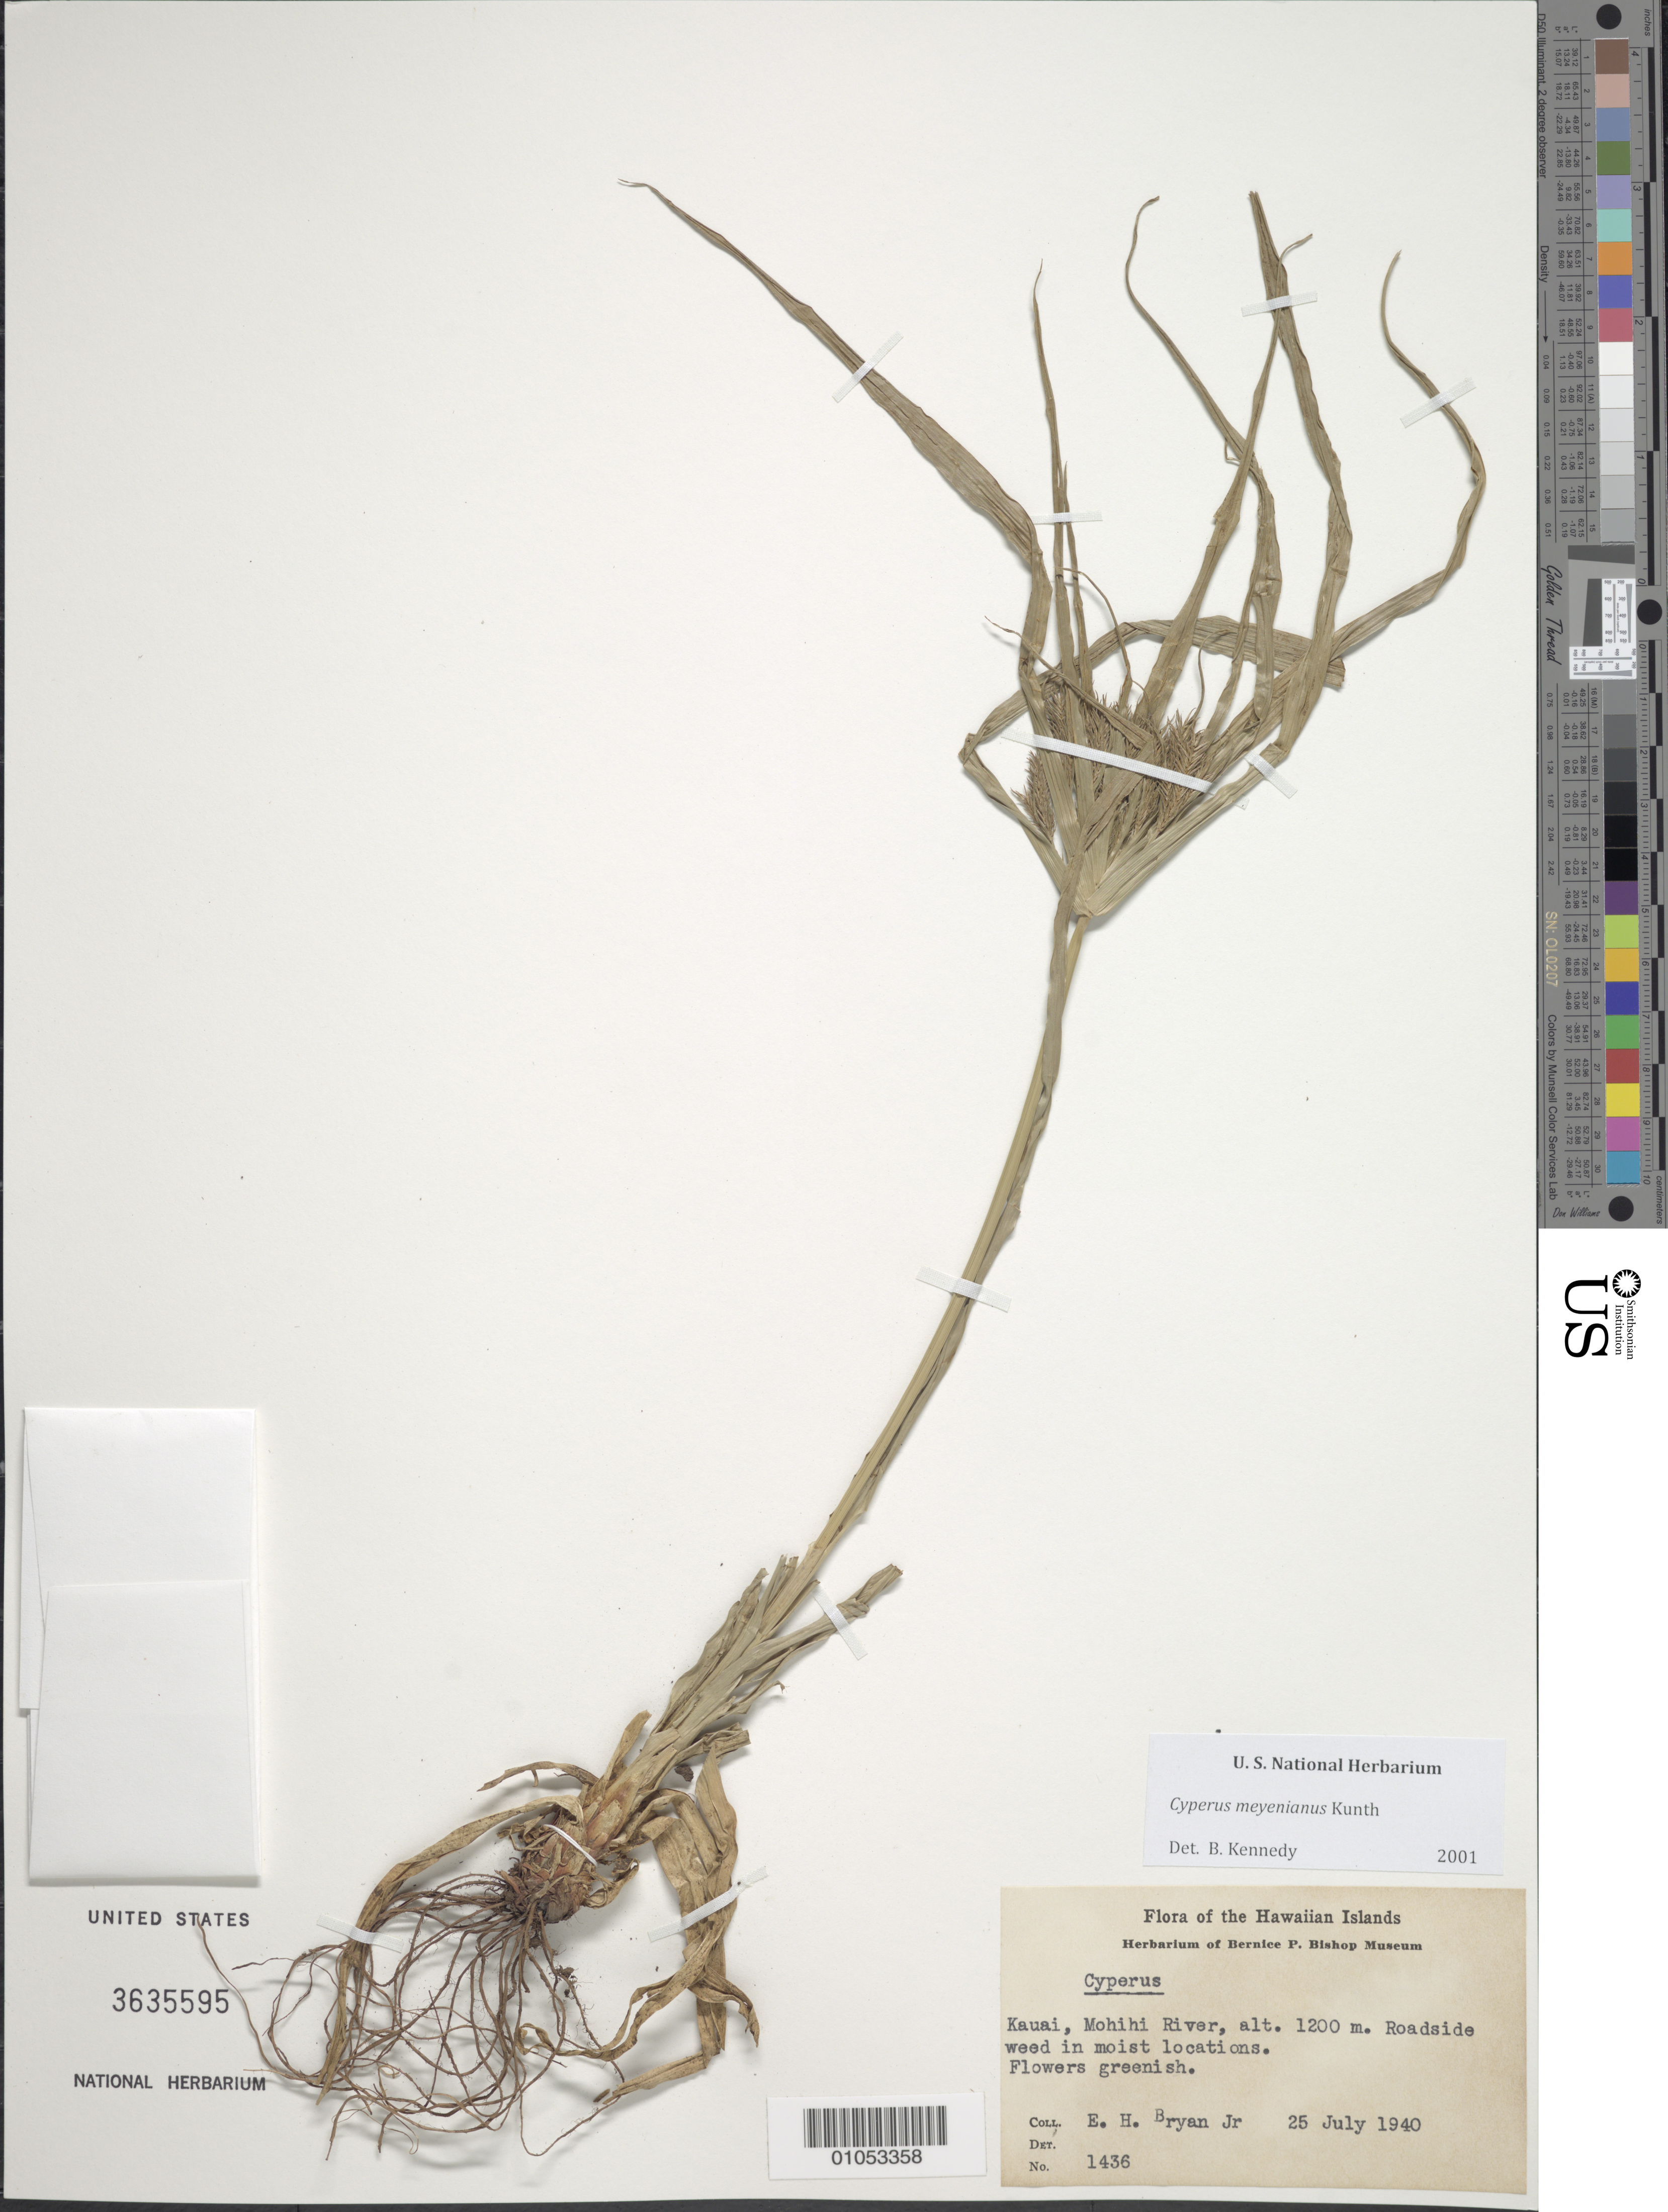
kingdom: Plantae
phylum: Tracheophyta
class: Liliopsida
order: Poales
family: Cyperaceae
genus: Cyperus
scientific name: Cyperus meyenianus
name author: Kunth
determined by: Kennedy, B.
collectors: E. Bryan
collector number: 1436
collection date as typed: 25 Jul 1940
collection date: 1940-07-25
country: United States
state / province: Hawaii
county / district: Kauai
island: Kaua'i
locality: Mohihi River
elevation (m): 1200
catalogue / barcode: US 3635595